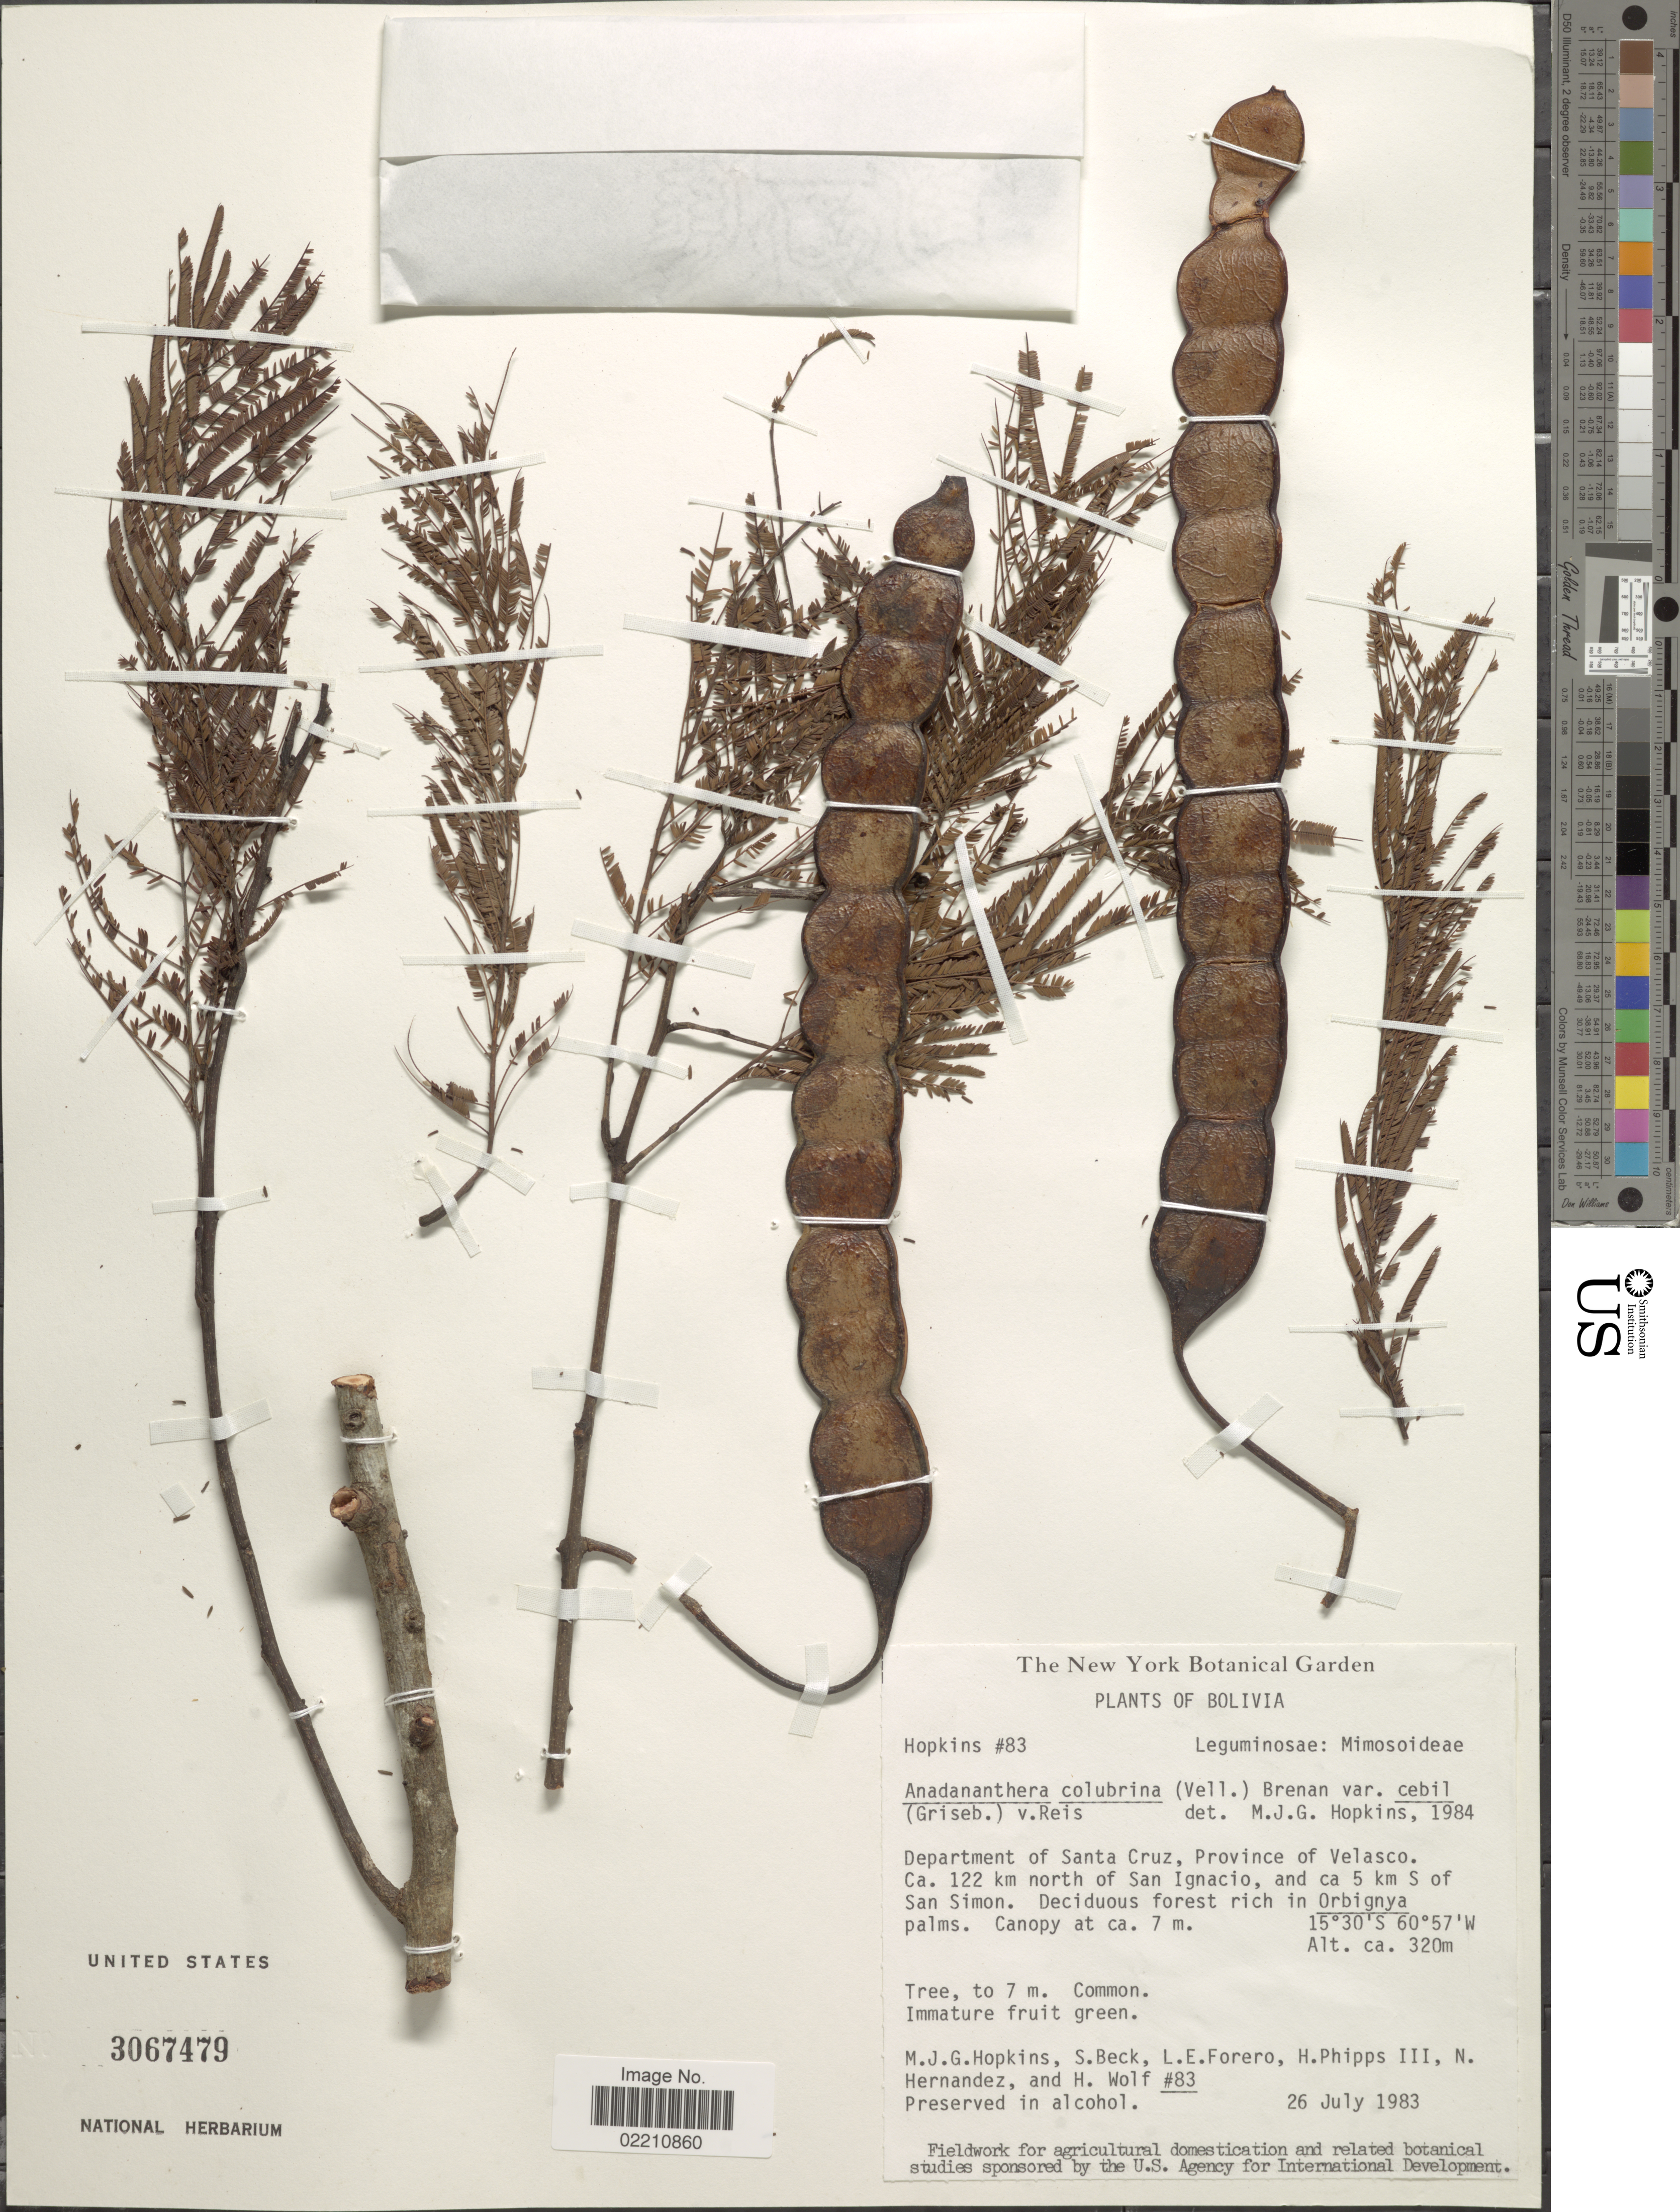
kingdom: Plantae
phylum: Tracheophyta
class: Magnoliopsida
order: Fabales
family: Fabaceae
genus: Anadenanthera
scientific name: Anadenanthera colubrina var. cebil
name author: (Vell.) Brenan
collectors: M. J. G. Hopkins, S. G. Beck, L. Forero, H. Phipps & et al.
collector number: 83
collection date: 1983-07-26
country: Bolivia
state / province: Santa Cruz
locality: Province of Velasco, ca.1 22 km north of San Ignacio, and ca 5 km S of San Simon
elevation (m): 320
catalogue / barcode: US 3067479